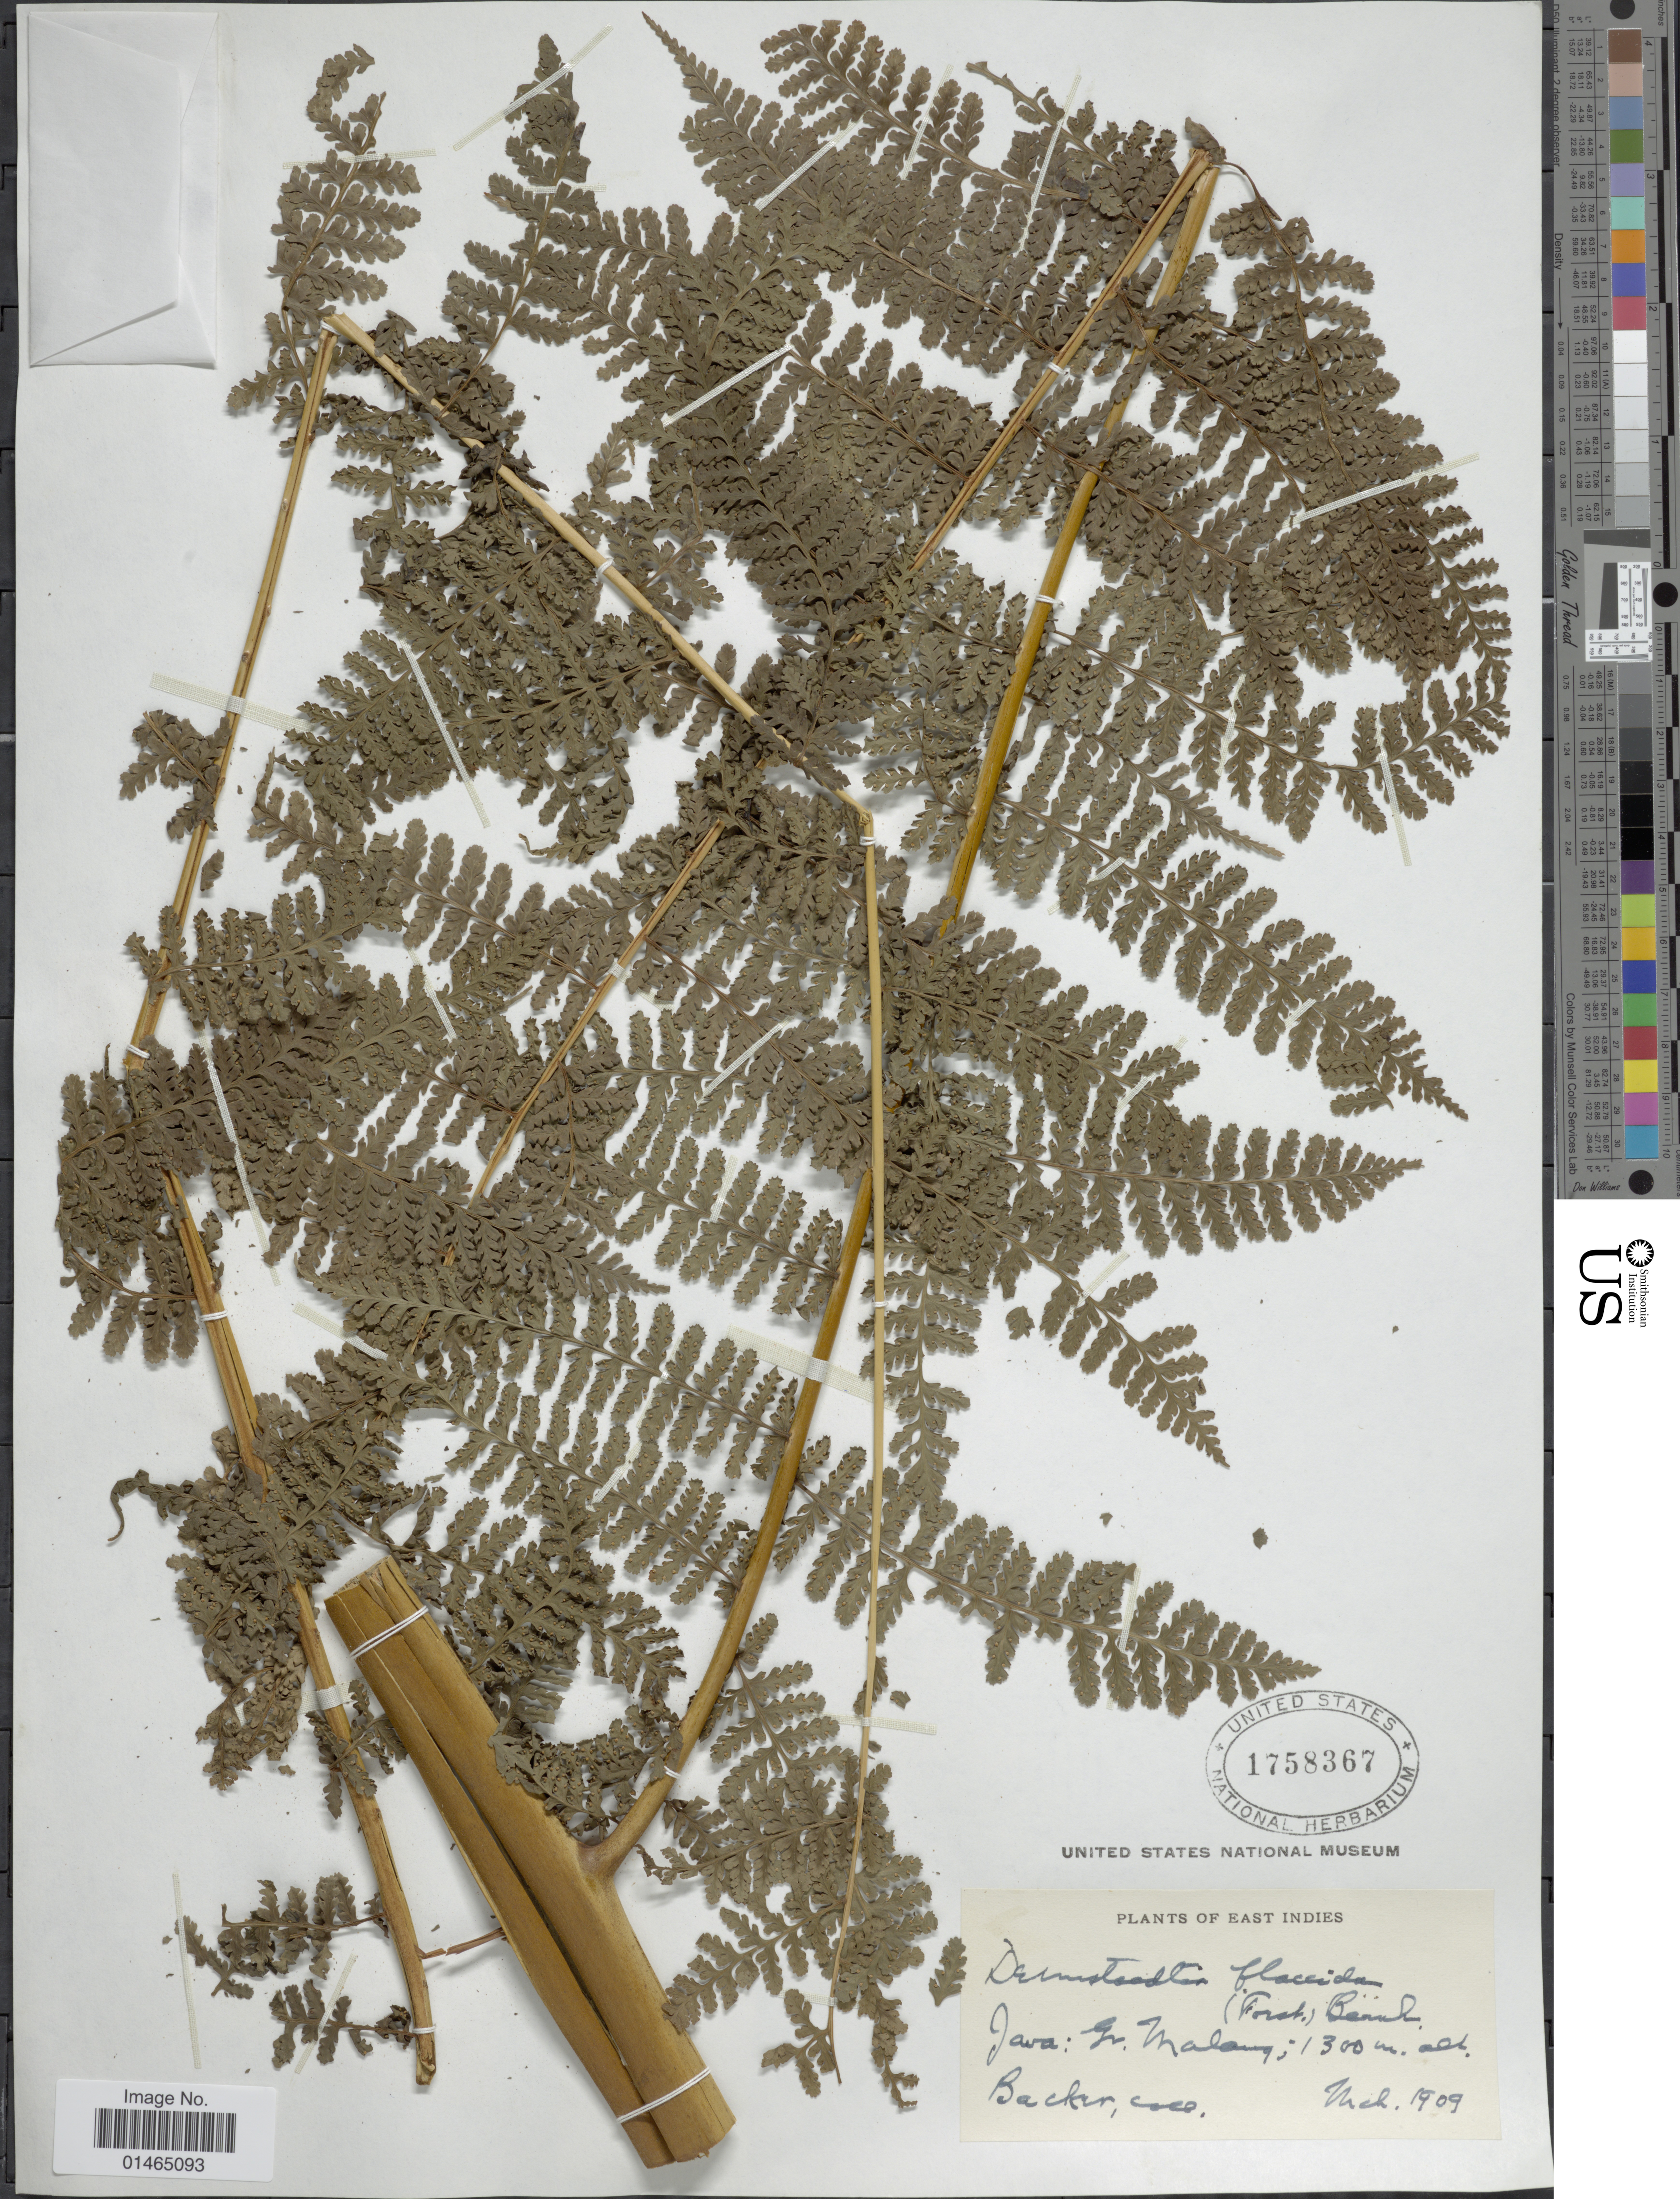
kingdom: Plantae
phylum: Tracheophyta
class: Polypodiopsida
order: Polypodiales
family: Dennstaedtiaceae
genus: Dennstaedtia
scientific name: Dennstaedtia flaccida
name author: (G. Forst.) Bernh.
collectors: C. A. Backer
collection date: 1909-03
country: Indonesia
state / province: Java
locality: Gr. Malang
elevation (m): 1300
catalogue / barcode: US 1758367